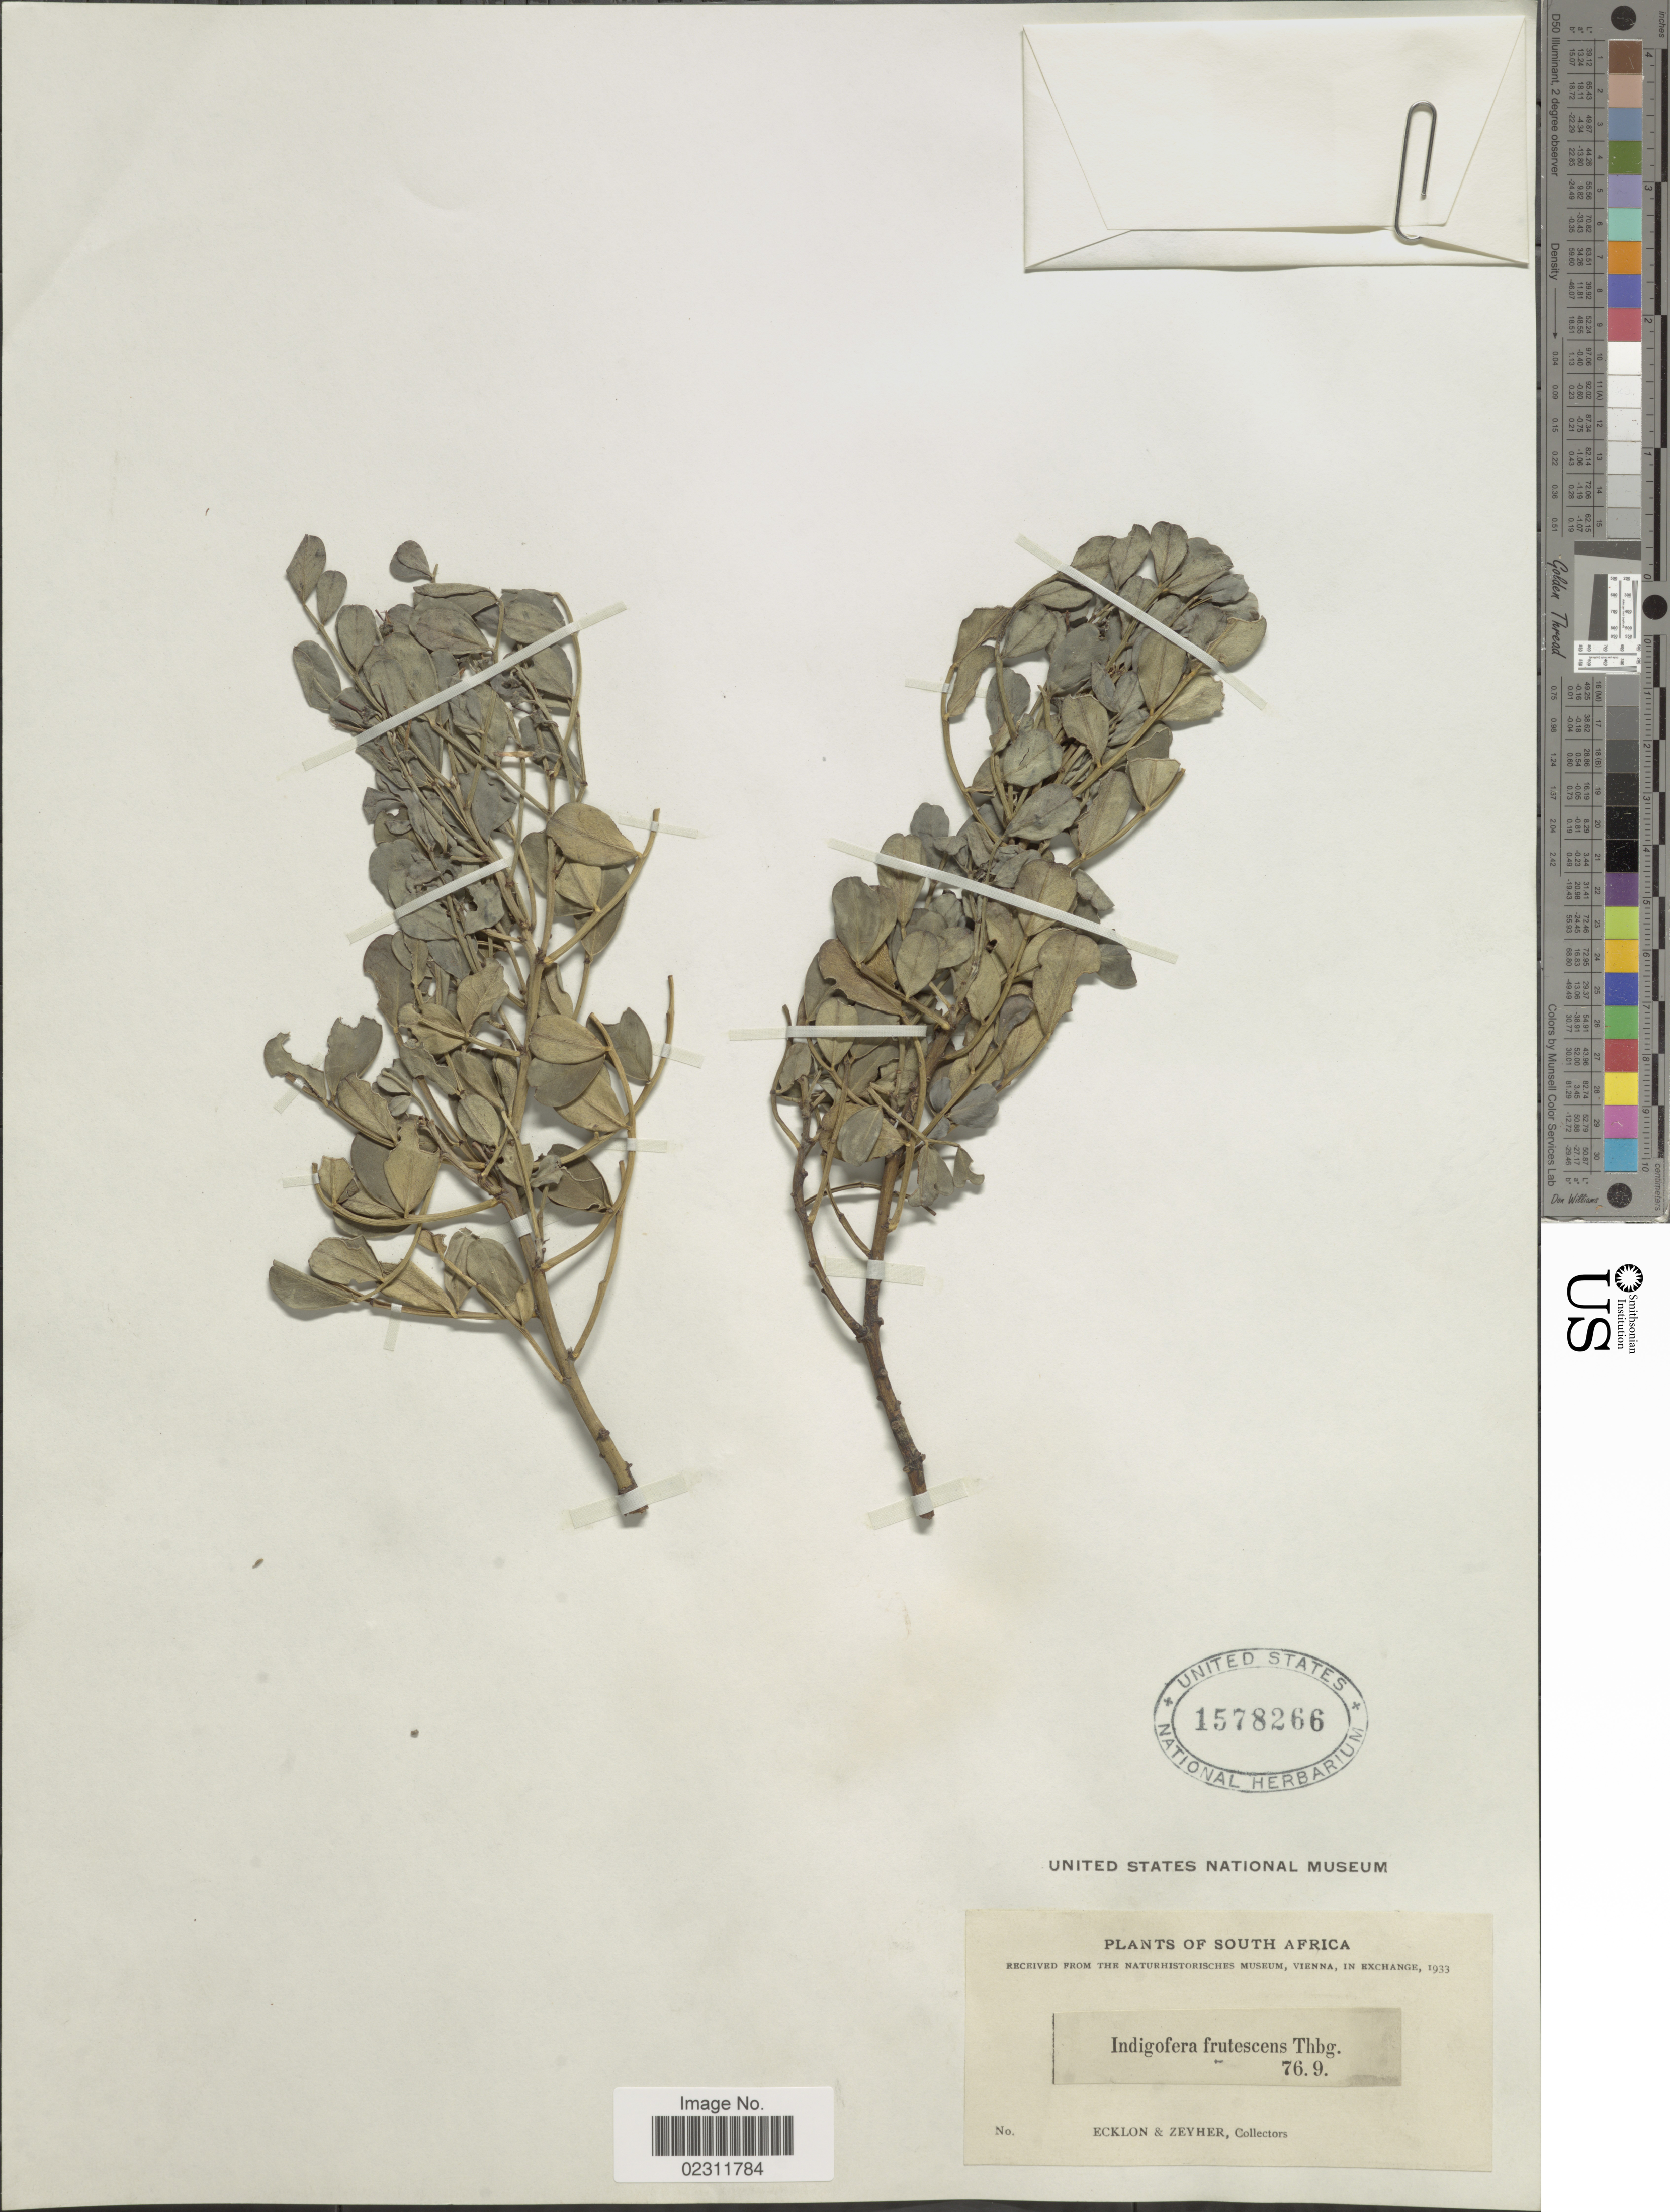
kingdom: Plantae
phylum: Tracheophyta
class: Magnoliopsida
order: Fabales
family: Fabaceae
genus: Indigofera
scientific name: Indigofera frutescens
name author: L. f.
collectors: -. Ecklon & -. Zeyher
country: South Africa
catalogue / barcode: US 1578266